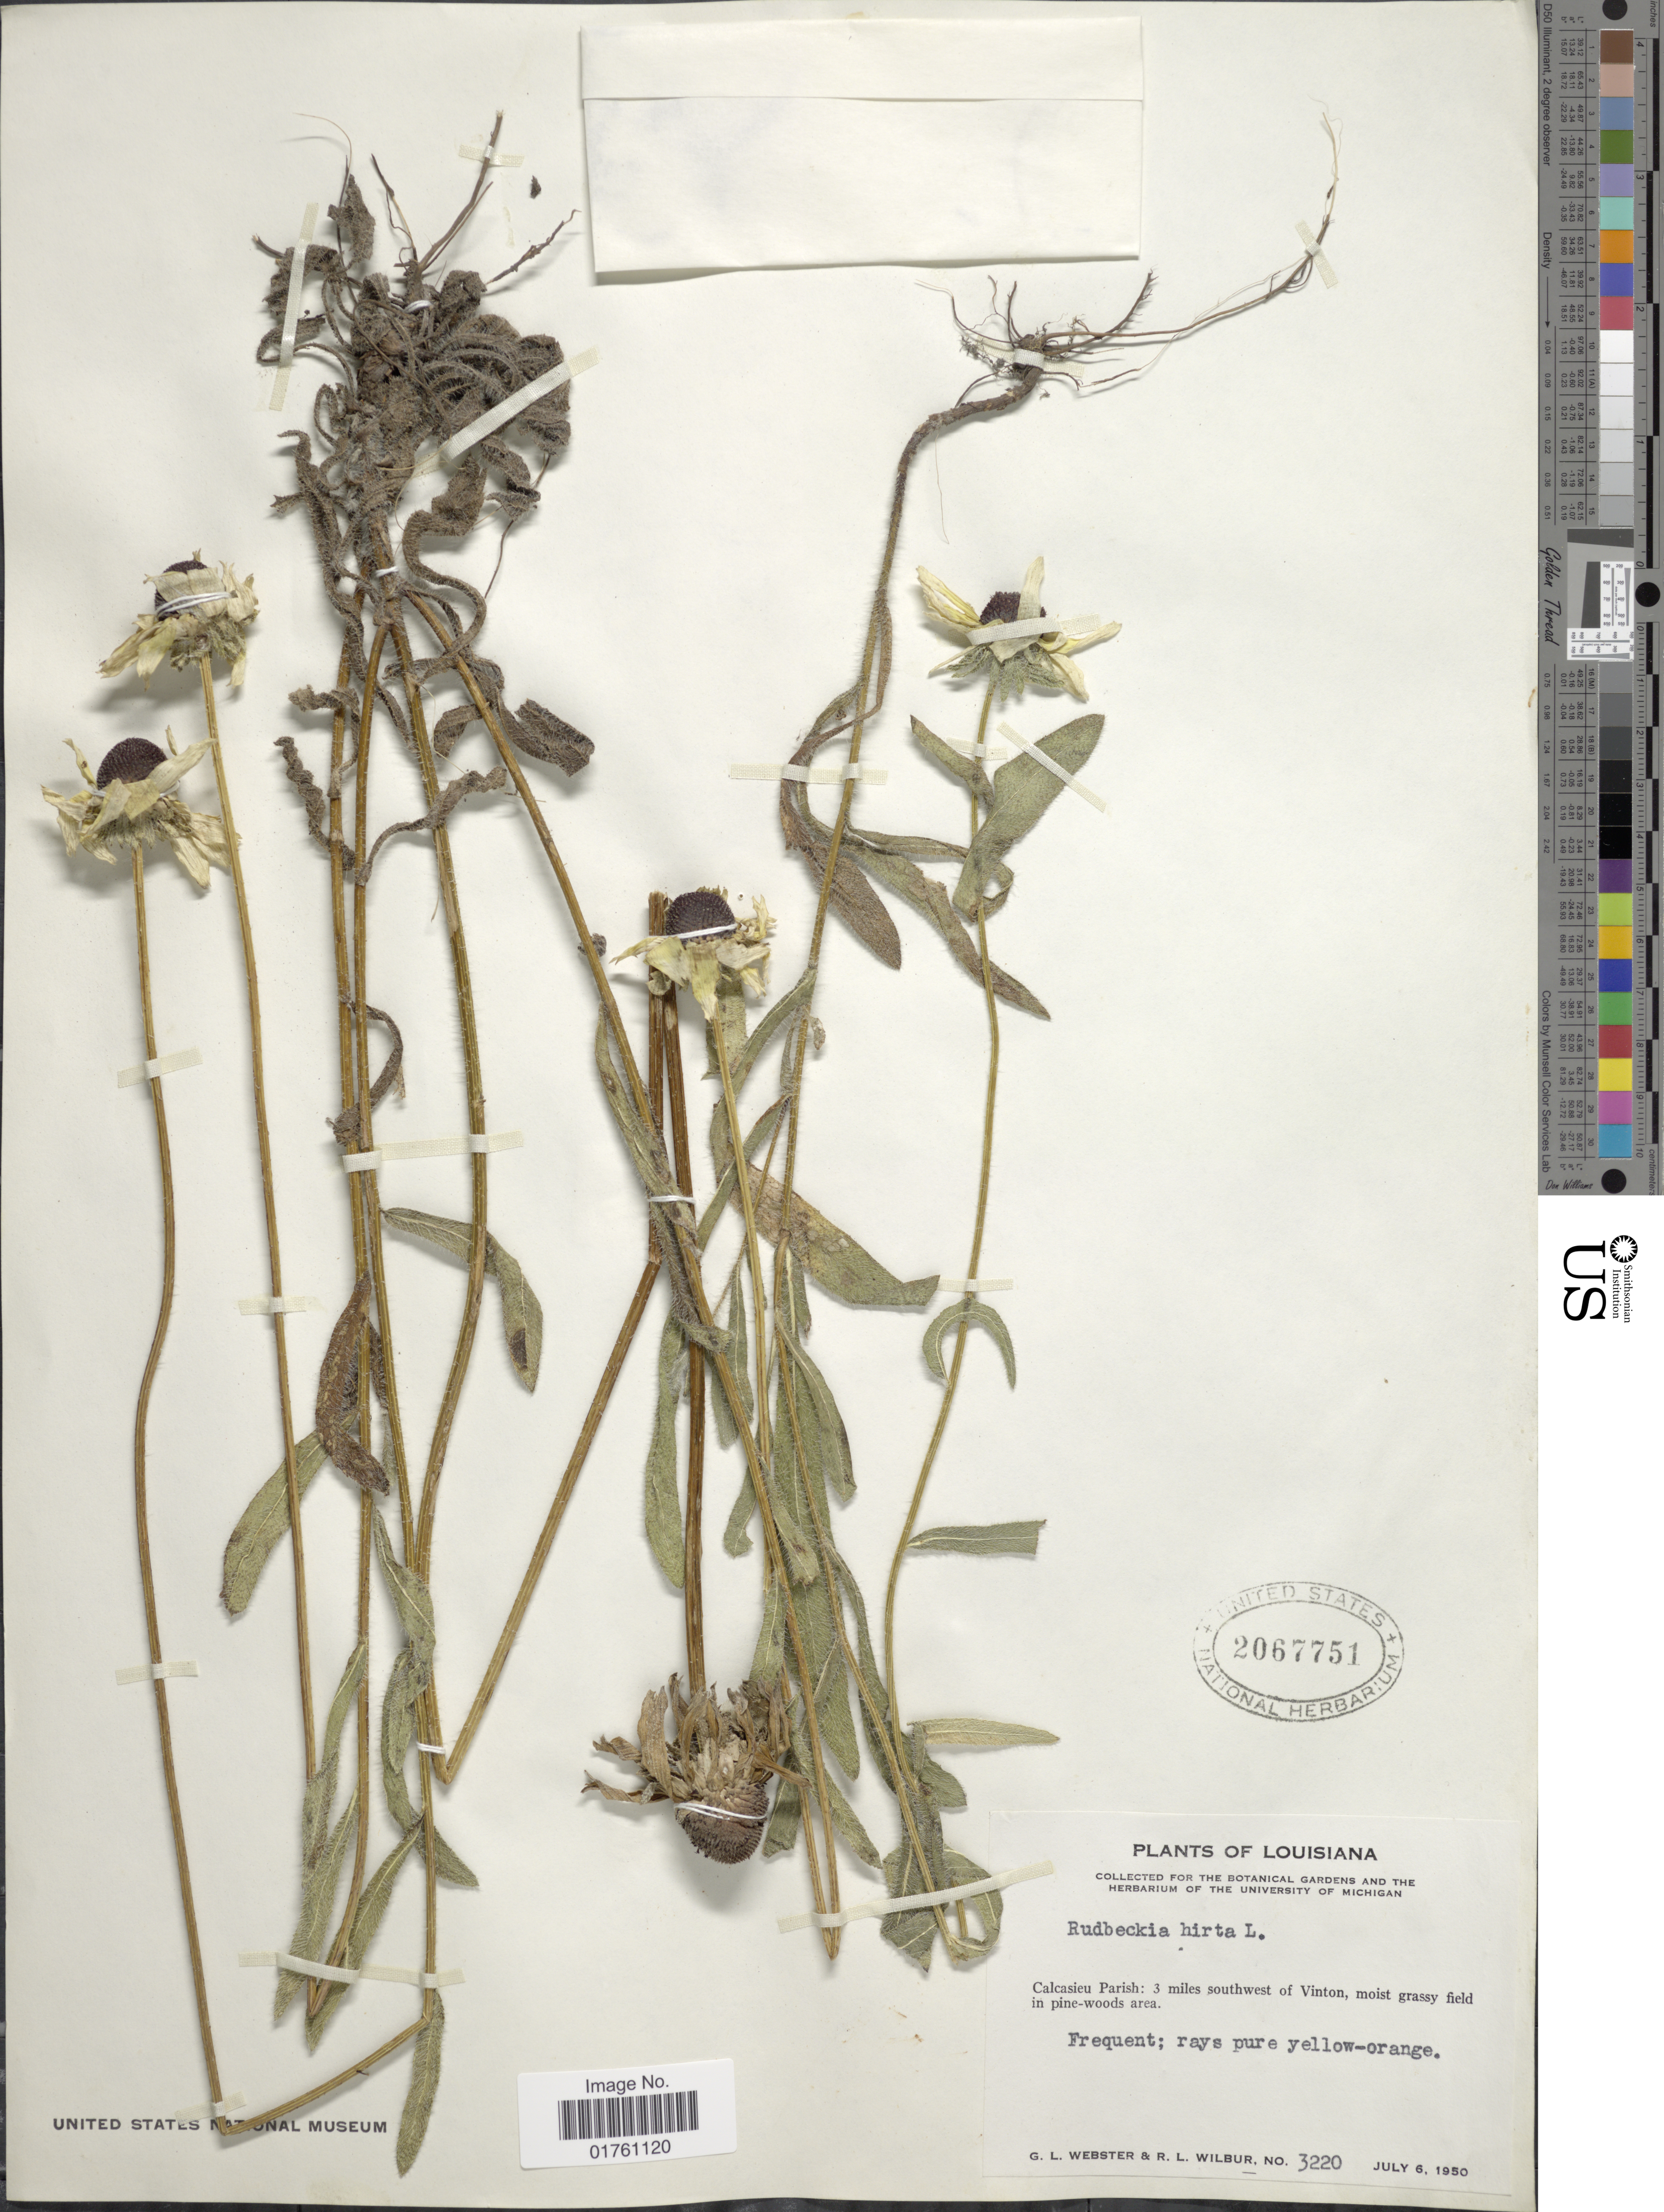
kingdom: Plantae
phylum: Tracheophyta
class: Magnoliopsida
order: Asterales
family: Asteraceae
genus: Rudbeckia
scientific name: Rudbeckia hirta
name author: L.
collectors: G. Webtser & R. L. Wilbur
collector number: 3220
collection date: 1950-07-06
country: United States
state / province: Louisiana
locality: Calcasieu Parish: 3 miles southwest of Vinton, moist grassy field in pine-woods area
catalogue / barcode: US 2067751